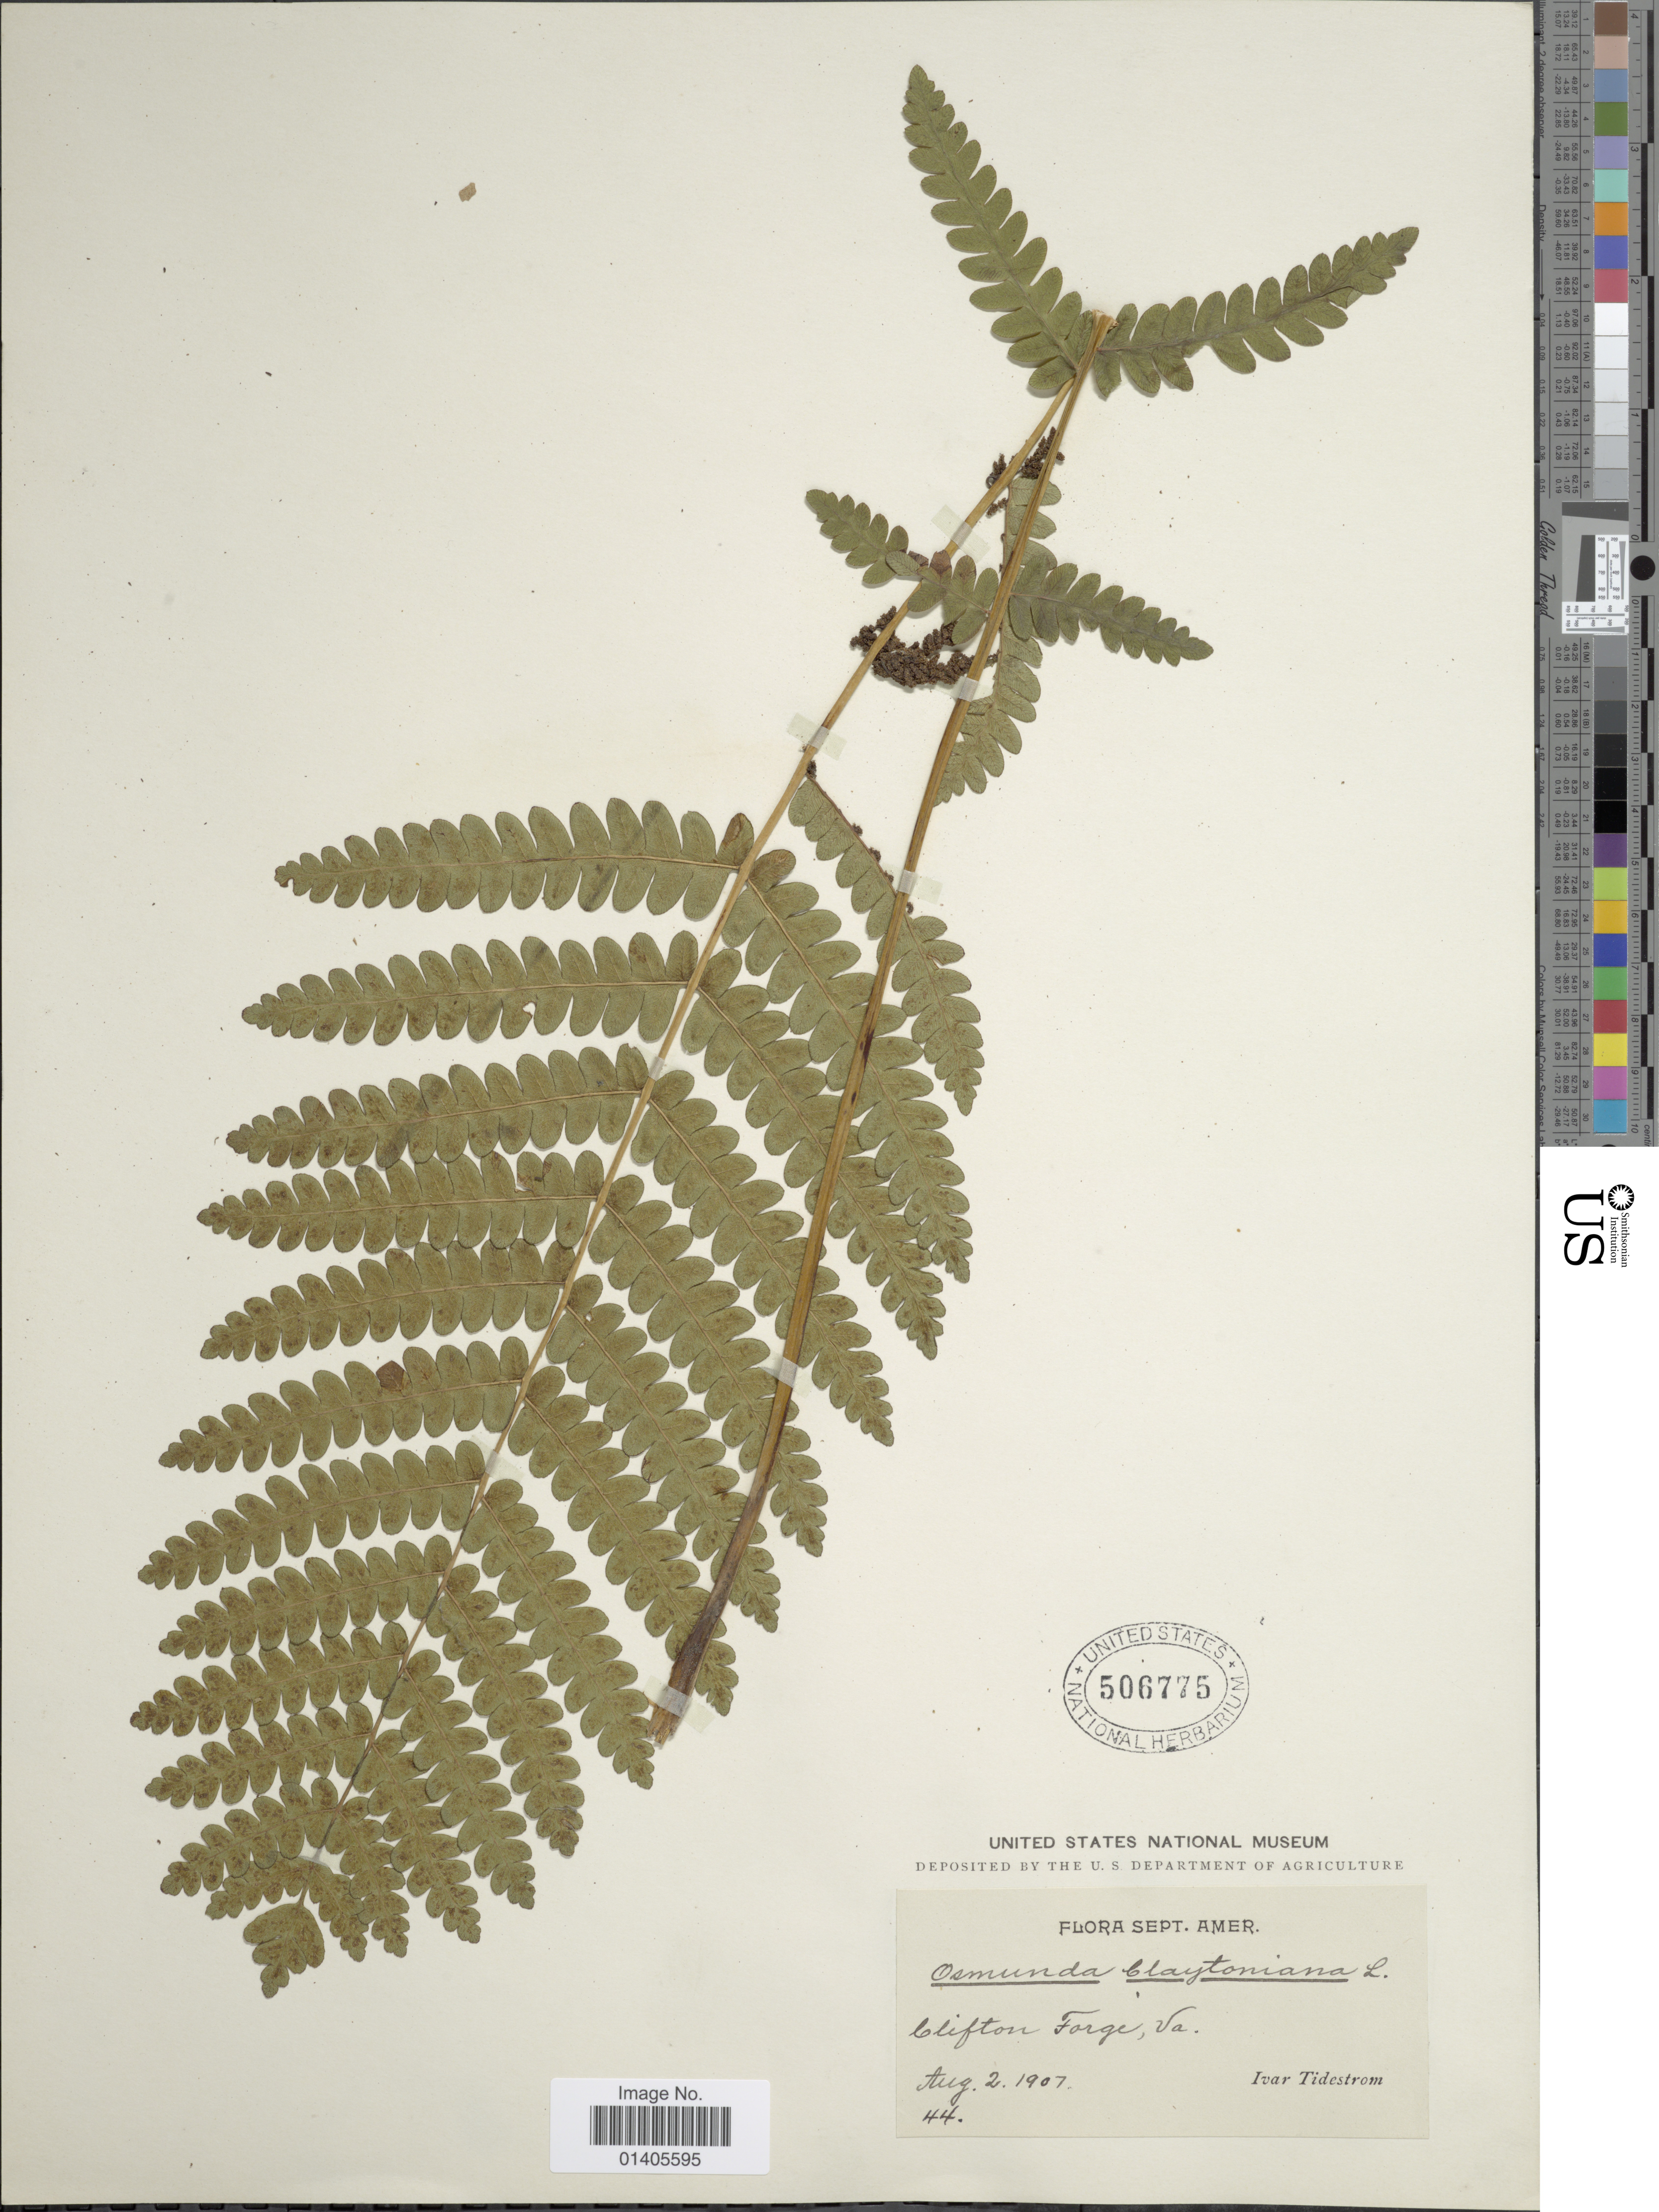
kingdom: Plantae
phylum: Tracheophyta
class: Polypodiopsida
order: Osmundales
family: Osmundaceae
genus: Osmunda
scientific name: Osmunda claytoniana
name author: (L.) Tagawa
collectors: I. F. Tidestrom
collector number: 44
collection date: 1907-08-02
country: United States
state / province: Virginia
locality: Clifton Forge, Va.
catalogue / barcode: US 506775